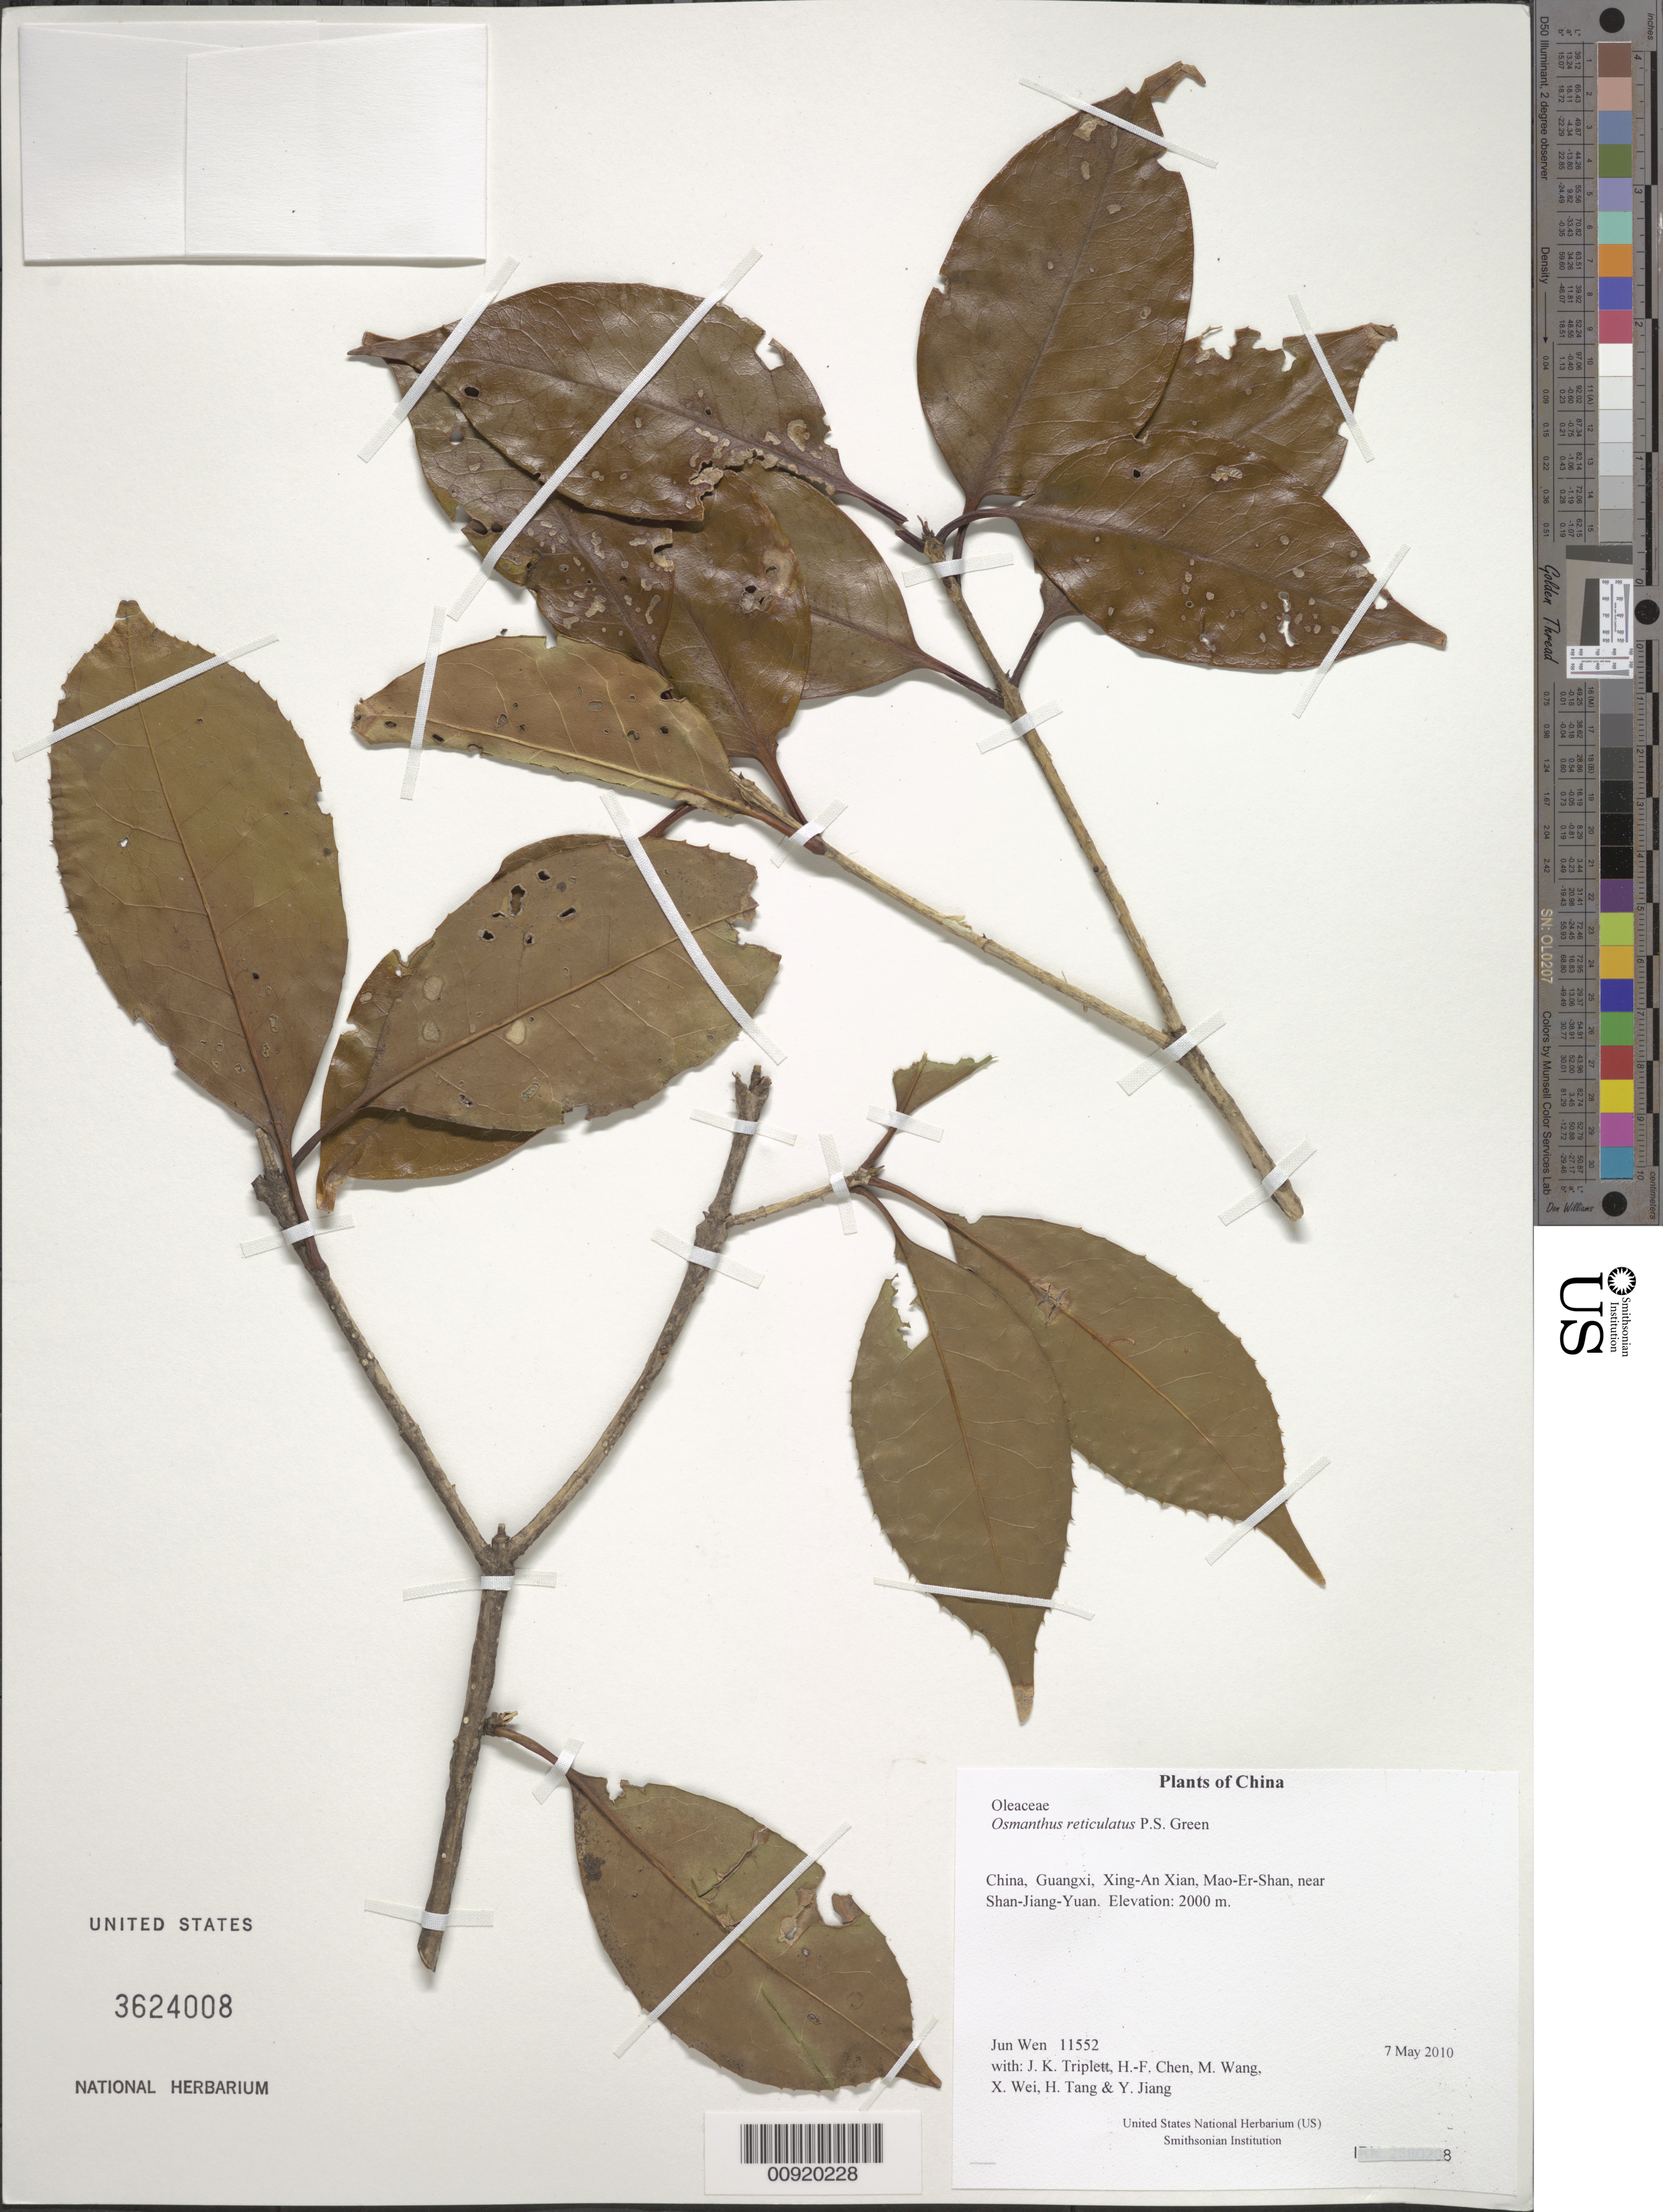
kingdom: Plantae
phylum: Tracheophyta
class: Magnoliopsida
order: Lamiales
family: Oleaceae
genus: Osmanthus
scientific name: Osmanthus reticulatus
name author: P.S. Green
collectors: J. Wen, J. K. Triplett, H.-F. Chen, M. Wang, X. Wei, H. Tang & Y. Jiang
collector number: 11552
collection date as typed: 7 May 2010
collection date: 2010-05-07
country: China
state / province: Guangxi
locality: Xing-An Xian, Mao-Er-Shan, near Shan-Jiang-Yuan.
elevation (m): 2000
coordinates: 25 53.798 N, 110 25.988 E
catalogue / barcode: US 3624008